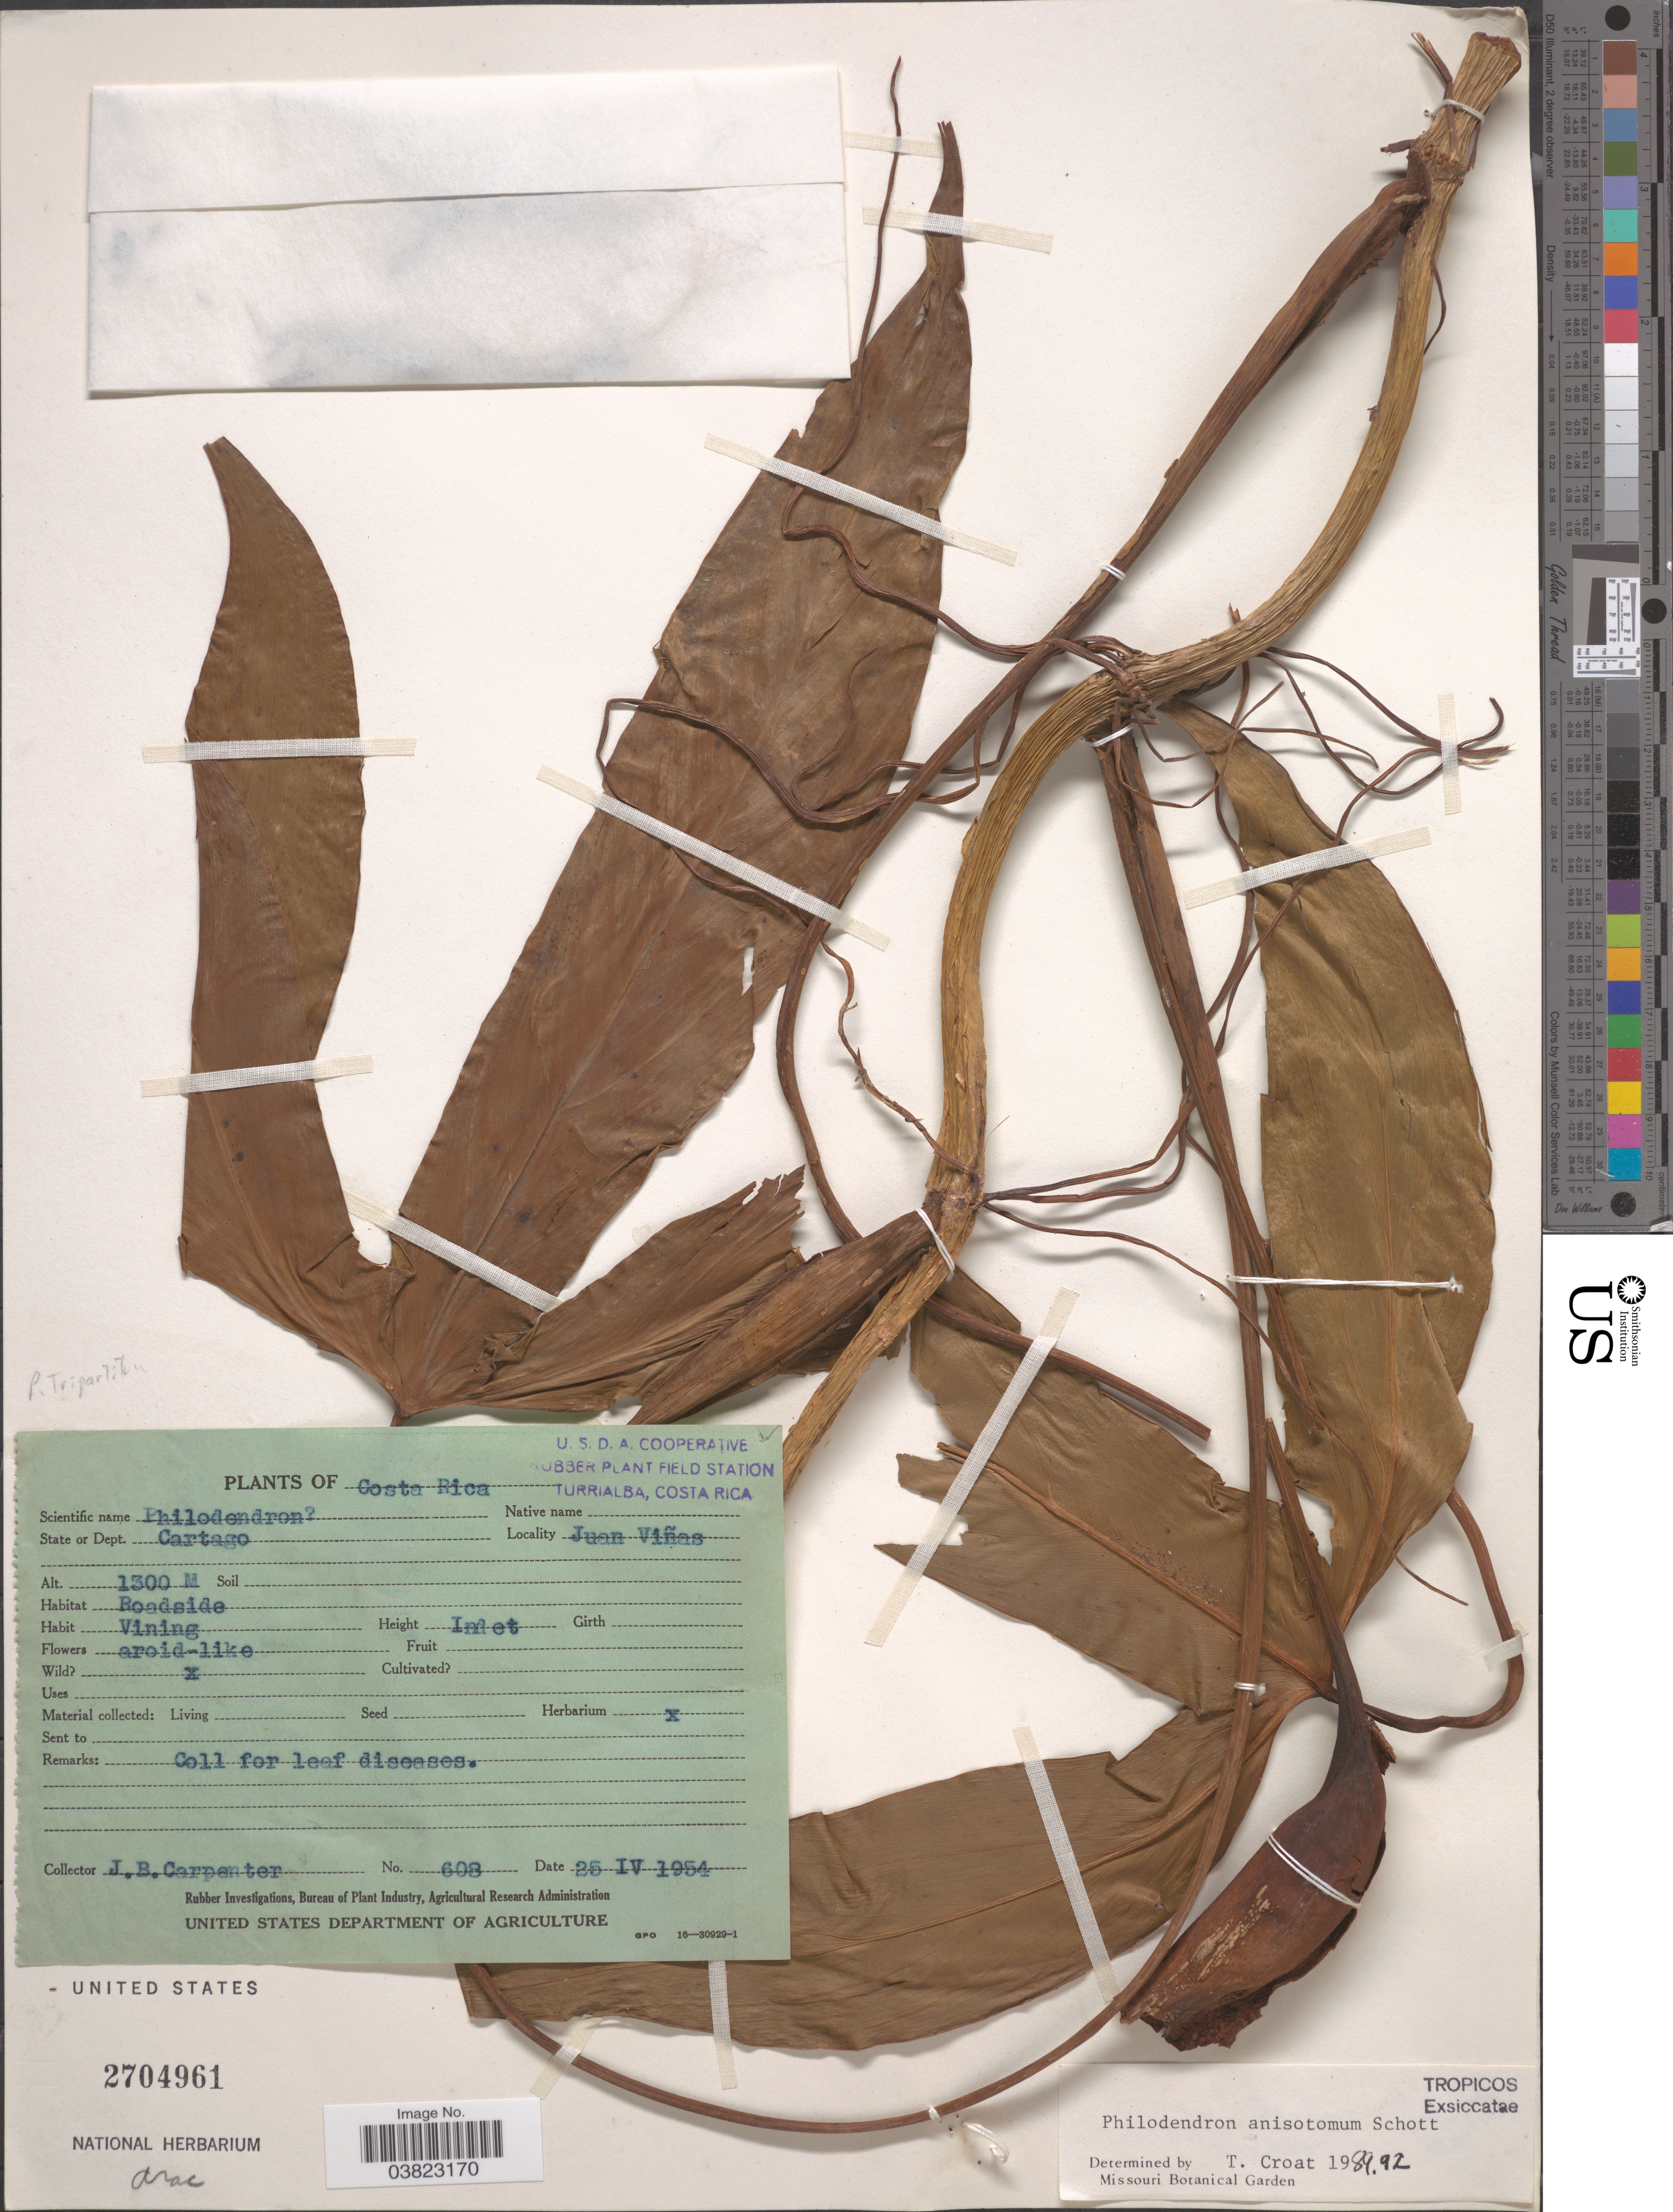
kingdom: Plantae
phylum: Tracheophyta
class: Liliopsida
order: Alismatales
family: Araceae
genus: Philodendron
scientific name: Philodendron anisotomum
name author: Schott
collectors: J. Carpenter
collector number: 608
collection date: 1954-04-25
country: Costa Rica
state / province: Cartago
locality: Juan Viñas. Roadside.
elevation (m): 1300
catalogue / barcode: US 2704961